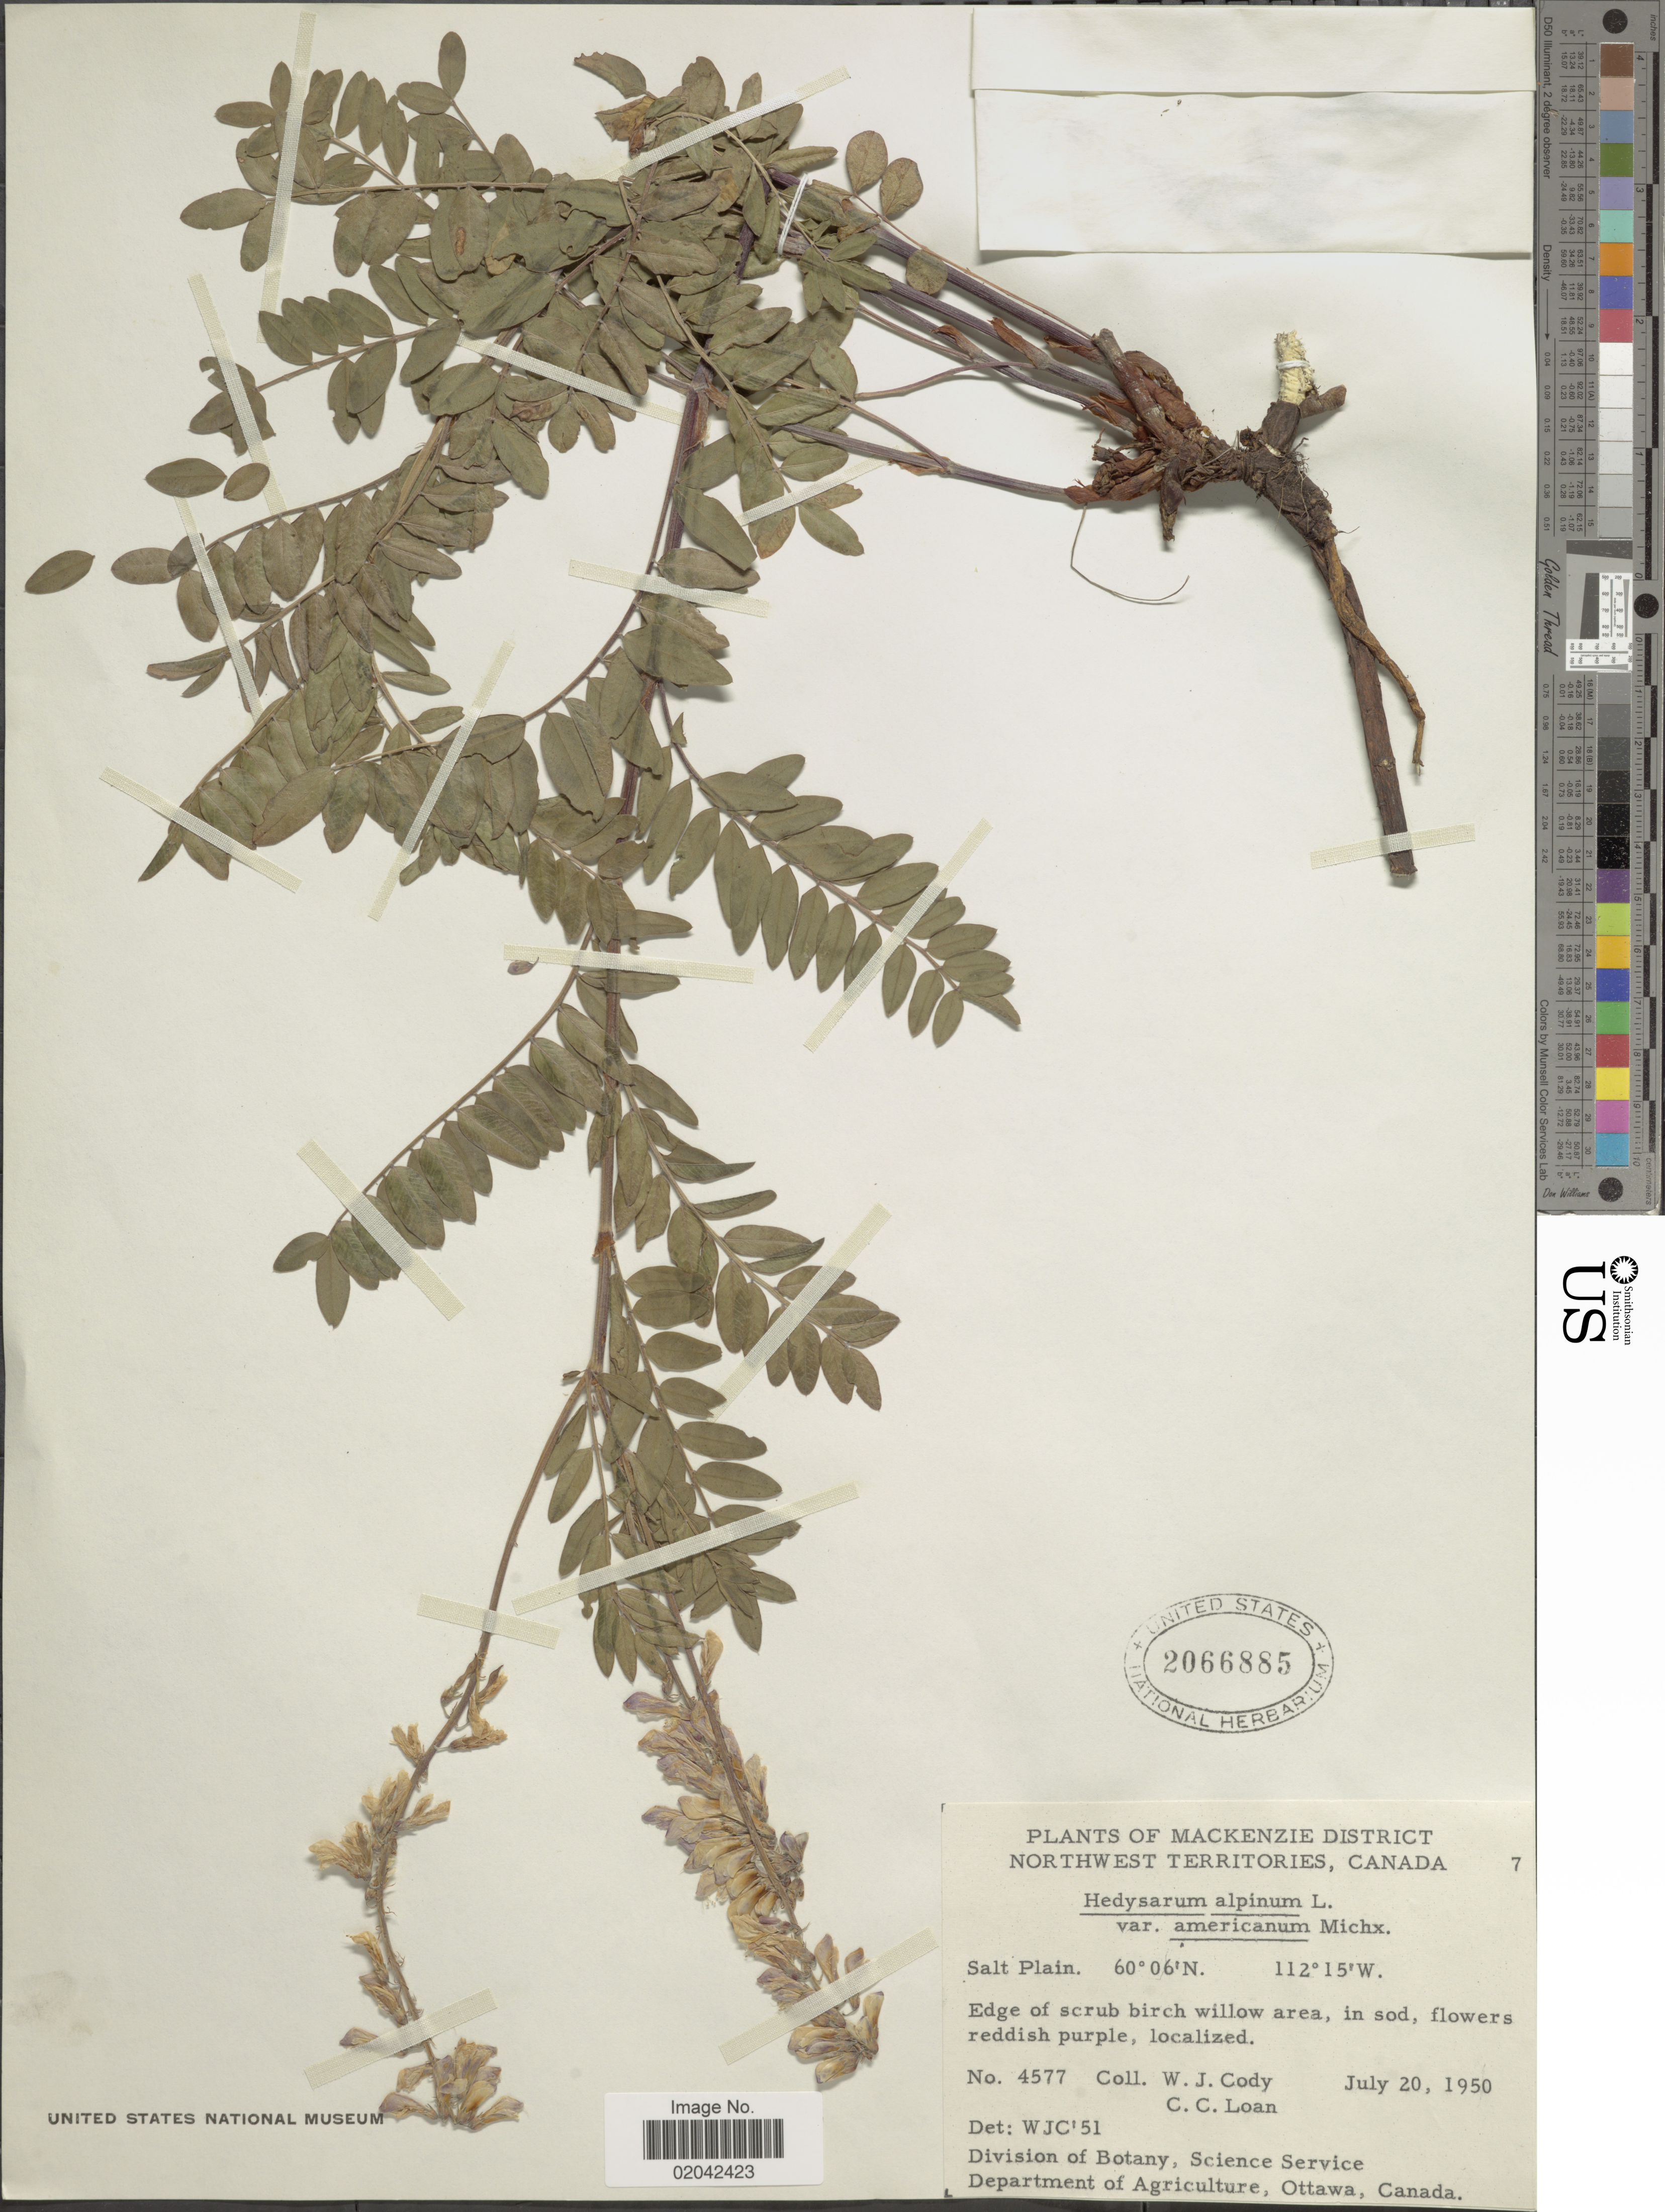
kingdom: Plantae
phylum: Tracheophyta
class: Magnoliopsida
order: Fabales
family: Fabaceae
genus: Hedysarum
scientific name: Hedysarum alpinum var. americanum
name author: Michx. ex Pursh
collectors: W. Cody & C. Loan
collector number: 4577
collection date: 1950-07-20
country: Canada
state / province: Northwest Territories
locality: Mackenzie District, Salt Plain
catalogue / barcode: US 2066885